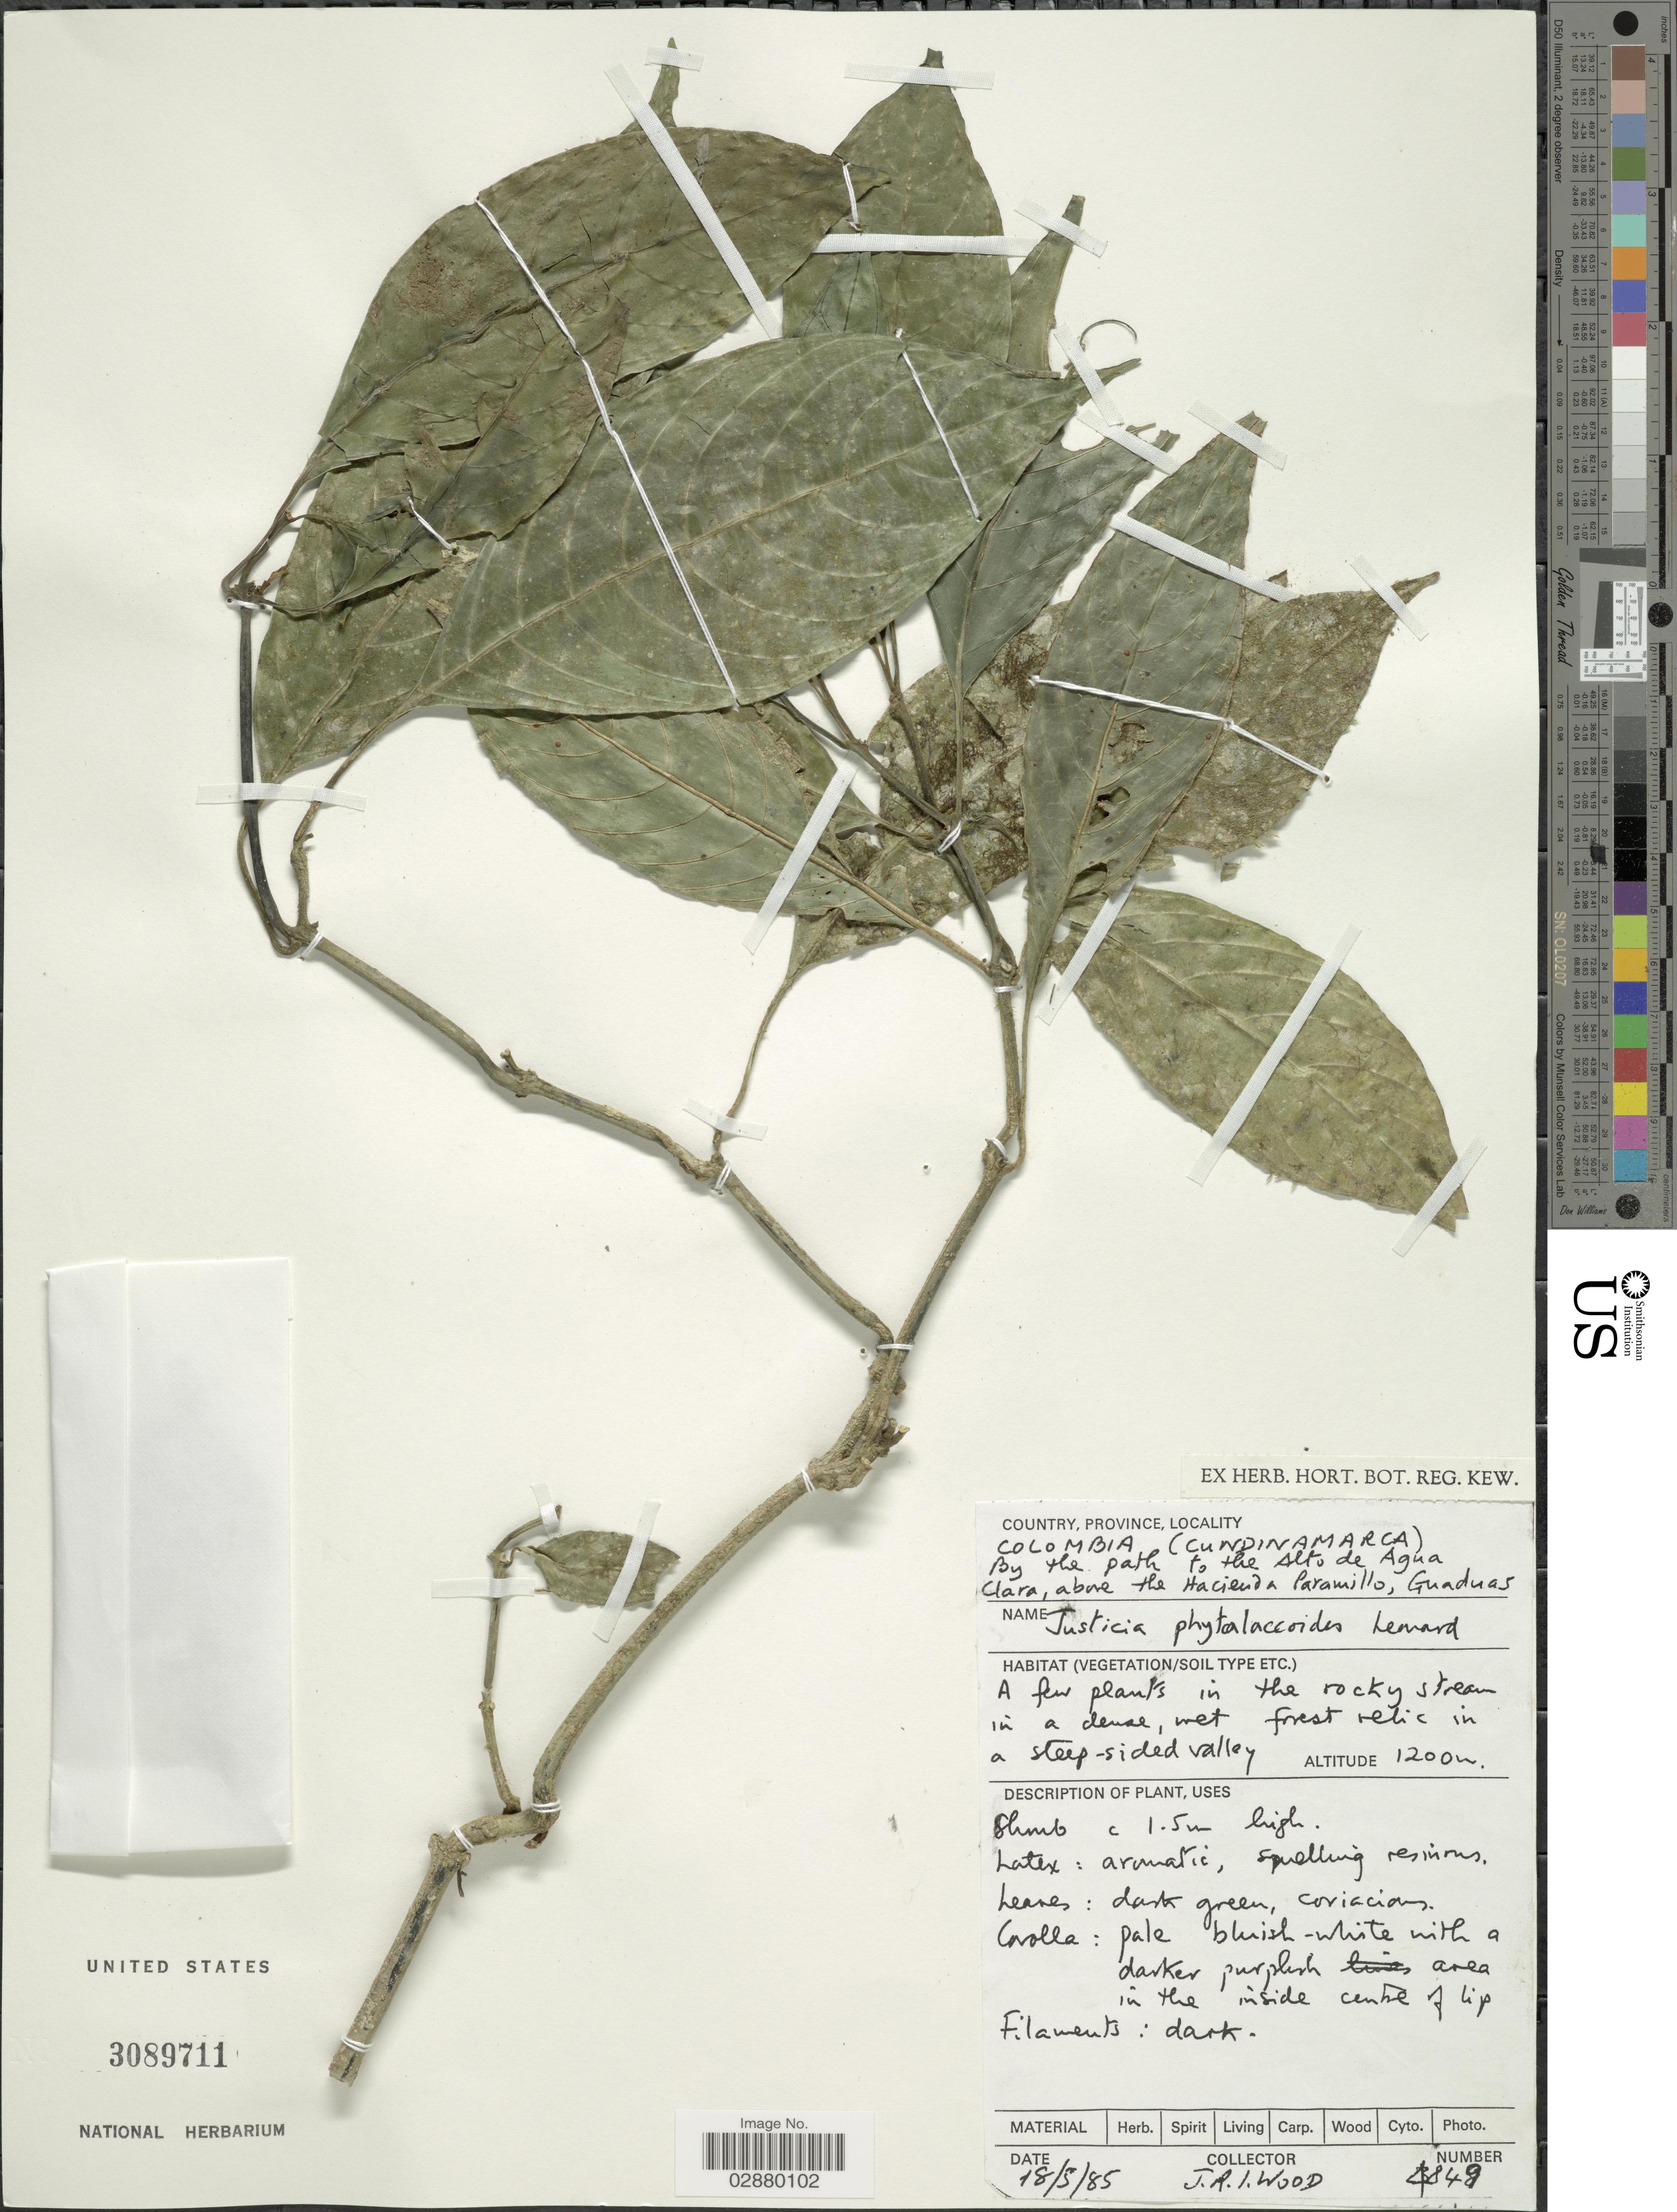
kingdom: Plantae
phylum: Tracheophyta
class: Magnoliopsida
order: Lamiales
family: Acanthaceae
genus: Justicia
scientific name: Justicia phytolaccoides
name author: Leonard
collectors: J. R. I. Wood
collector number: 4849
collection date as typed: Transcribed d/m/y: 18/5/85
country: Colombia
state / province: Cundinamarca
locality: By the path to the Alto de Agua Clara, above the Hacienda Paramillo, Guaduas.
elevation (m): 1200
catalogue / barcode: US 3089711